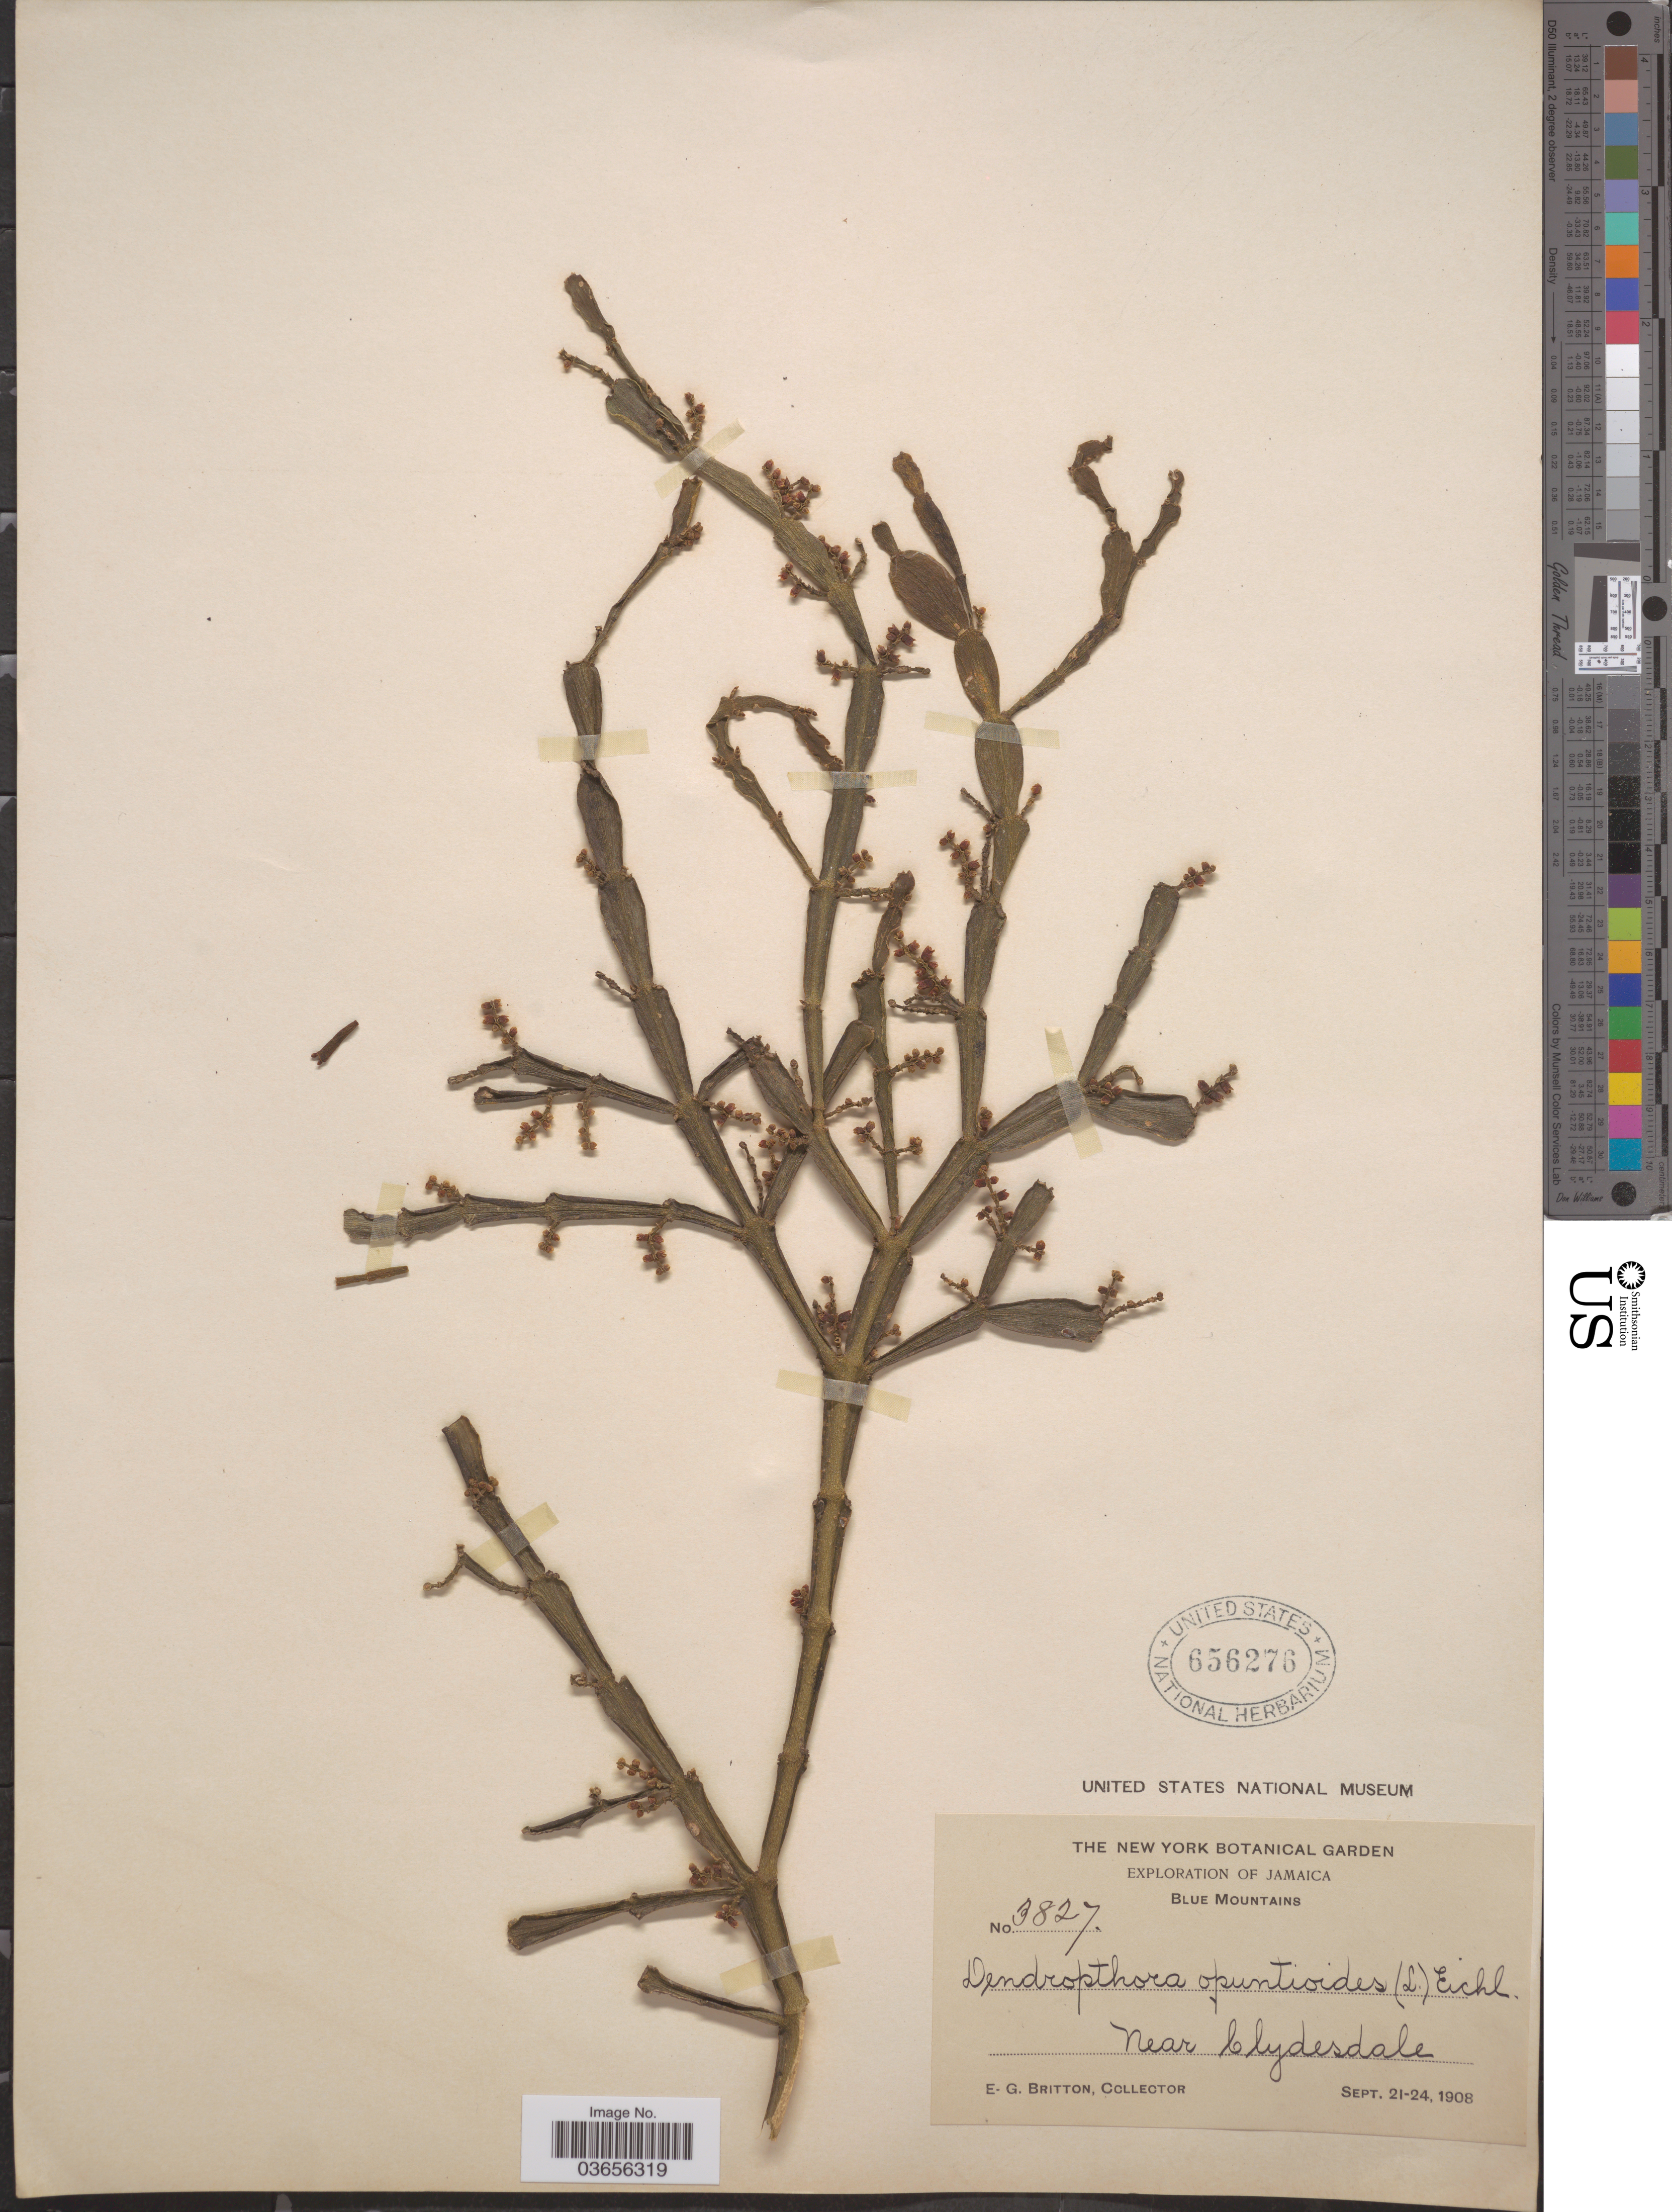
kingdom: Plantae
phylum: Tracheophyta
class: Magnoliopsida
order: Santalales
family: Viscaceae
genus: Dendrophthora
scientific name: Dendrophthora opuntioides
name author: (L.) Eichler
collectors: E. G. Britton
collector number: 3827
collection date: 1908-09-21/1908-09-24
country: Jamaica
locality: Blue Mountains. Near Clydesdale.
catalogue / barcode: US 656276